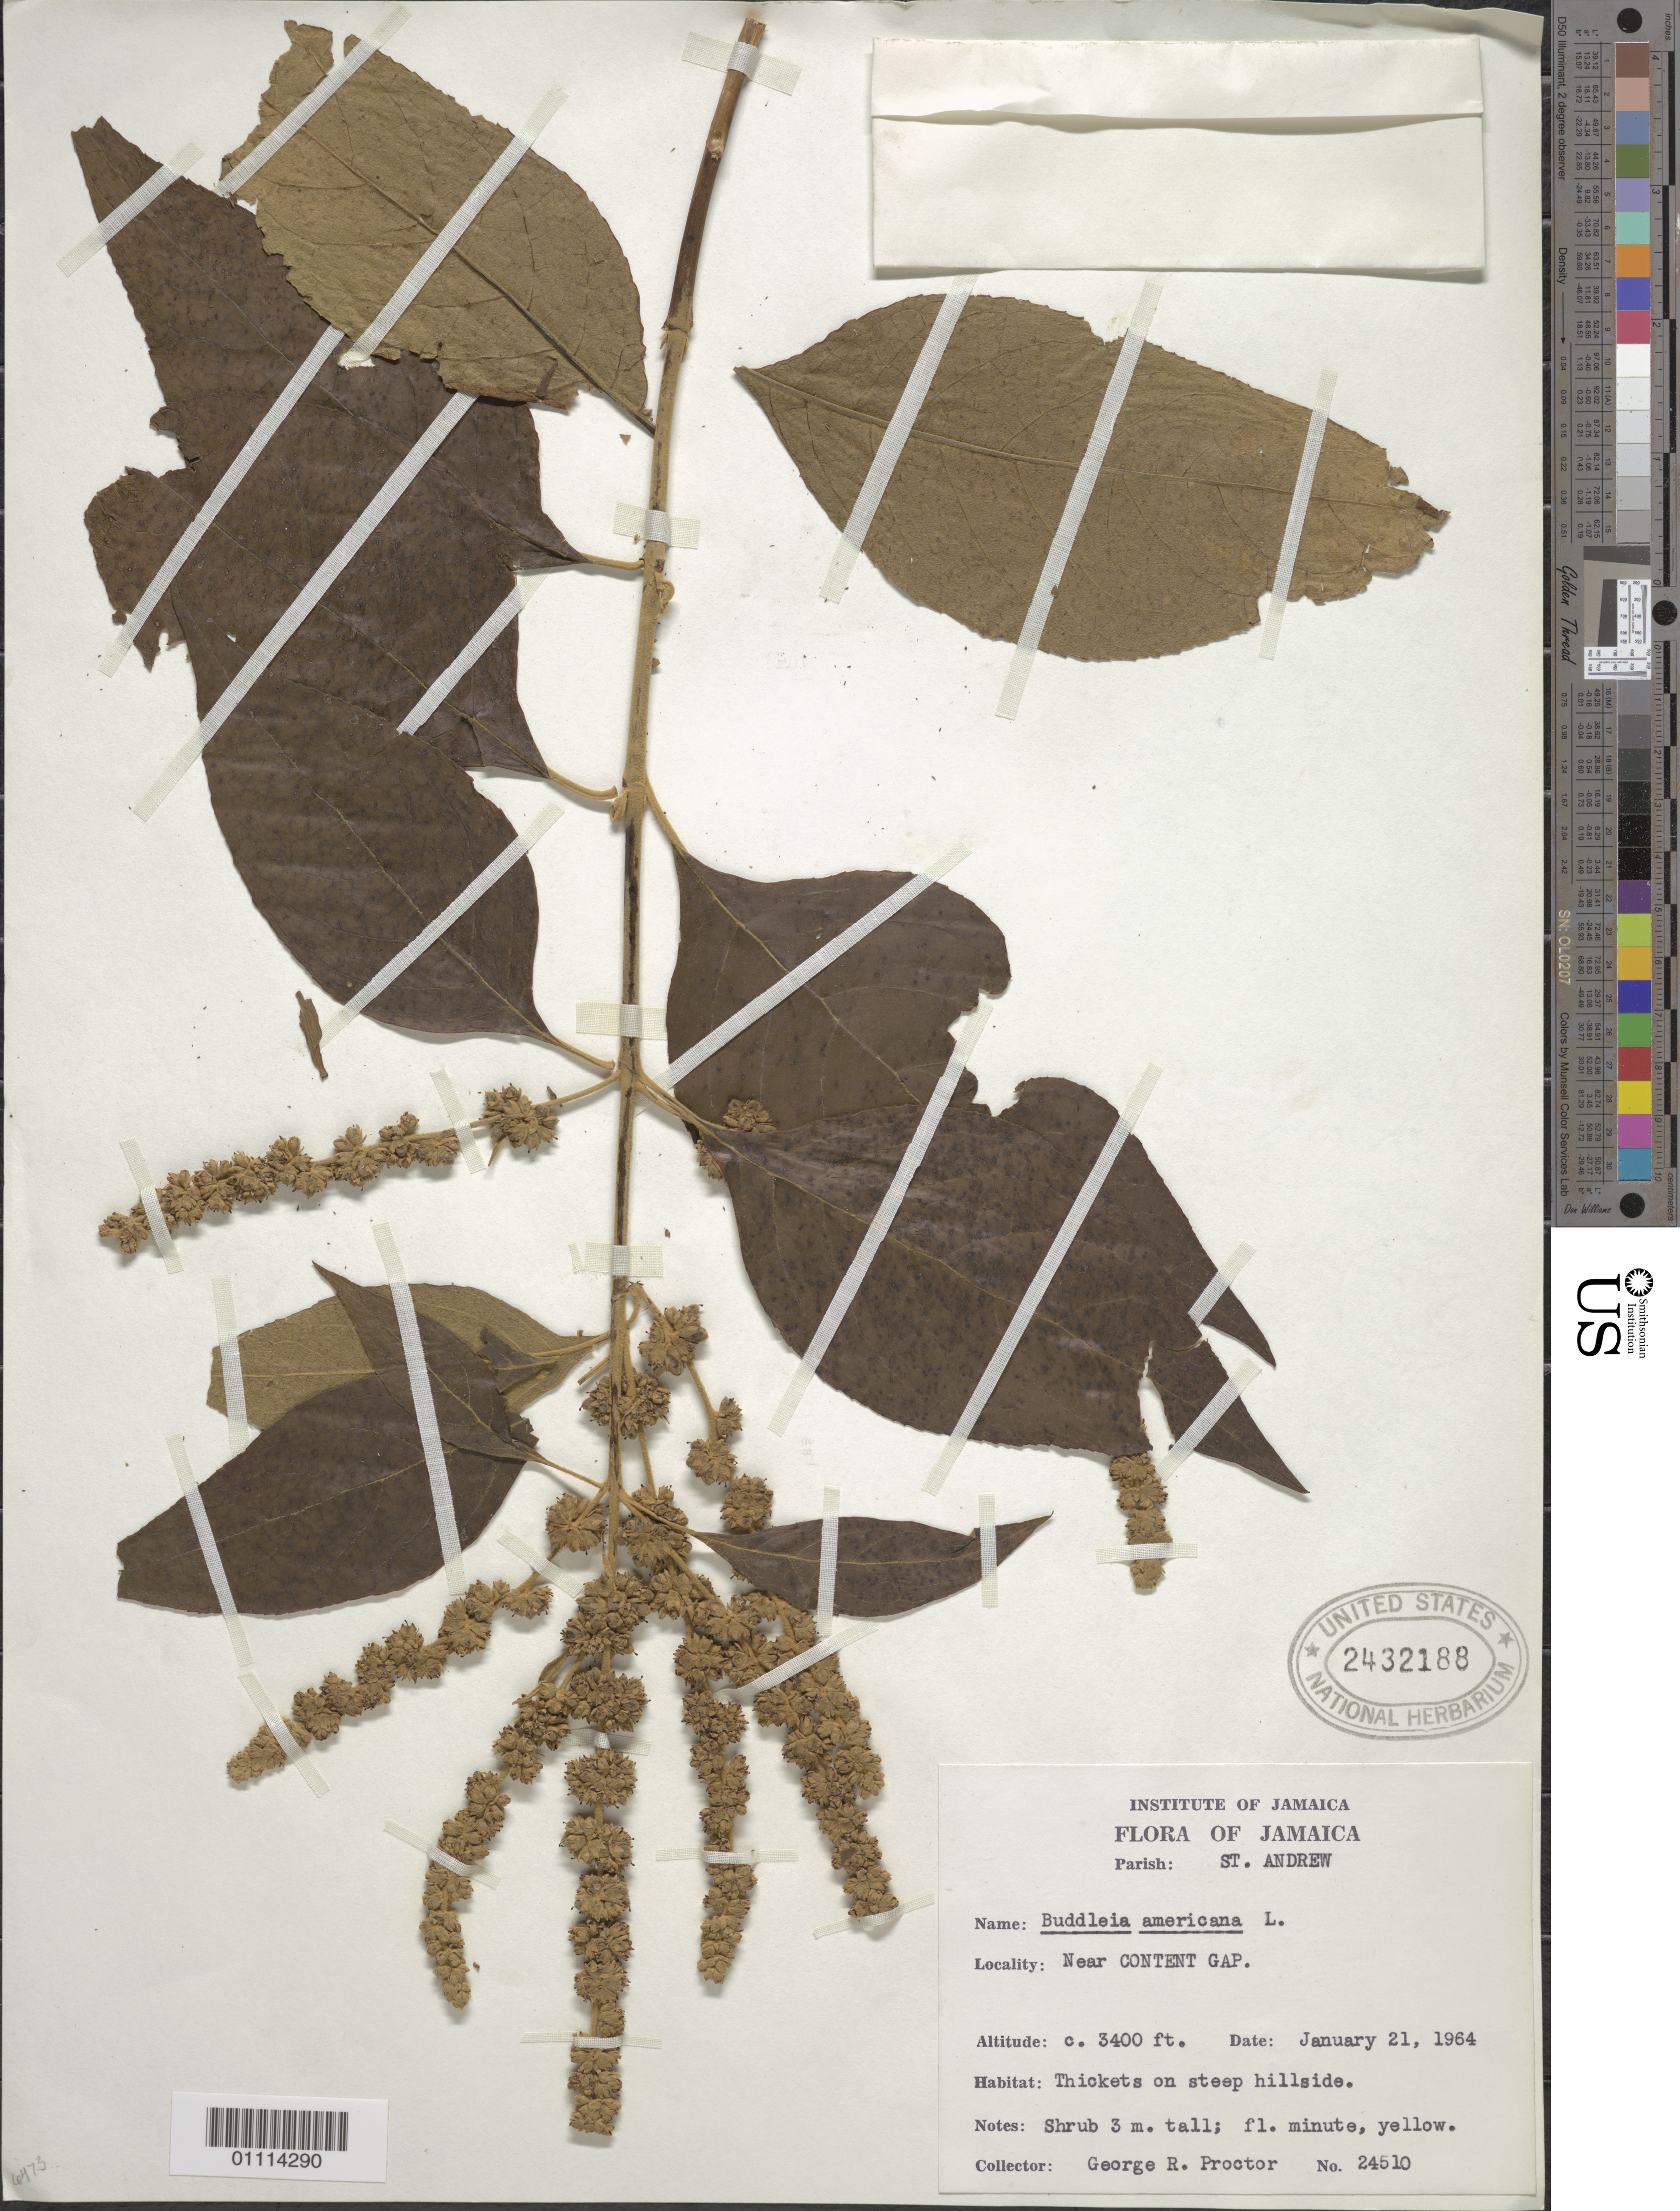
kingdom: Plantae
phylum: Tracheophyta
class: Magnoliopsida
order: Lamiales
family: Scrophulariaceae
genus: Buddleja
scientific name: Buddleja americana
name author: L.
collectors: G. R. Proctor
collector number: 24510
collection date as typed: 21 Jan 1964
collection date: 1964-01-21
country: Jamaica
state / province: Saint Andrew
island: Jamaica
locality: Near Content Gap. Thickets on steep hillside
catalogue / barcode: US 2432188